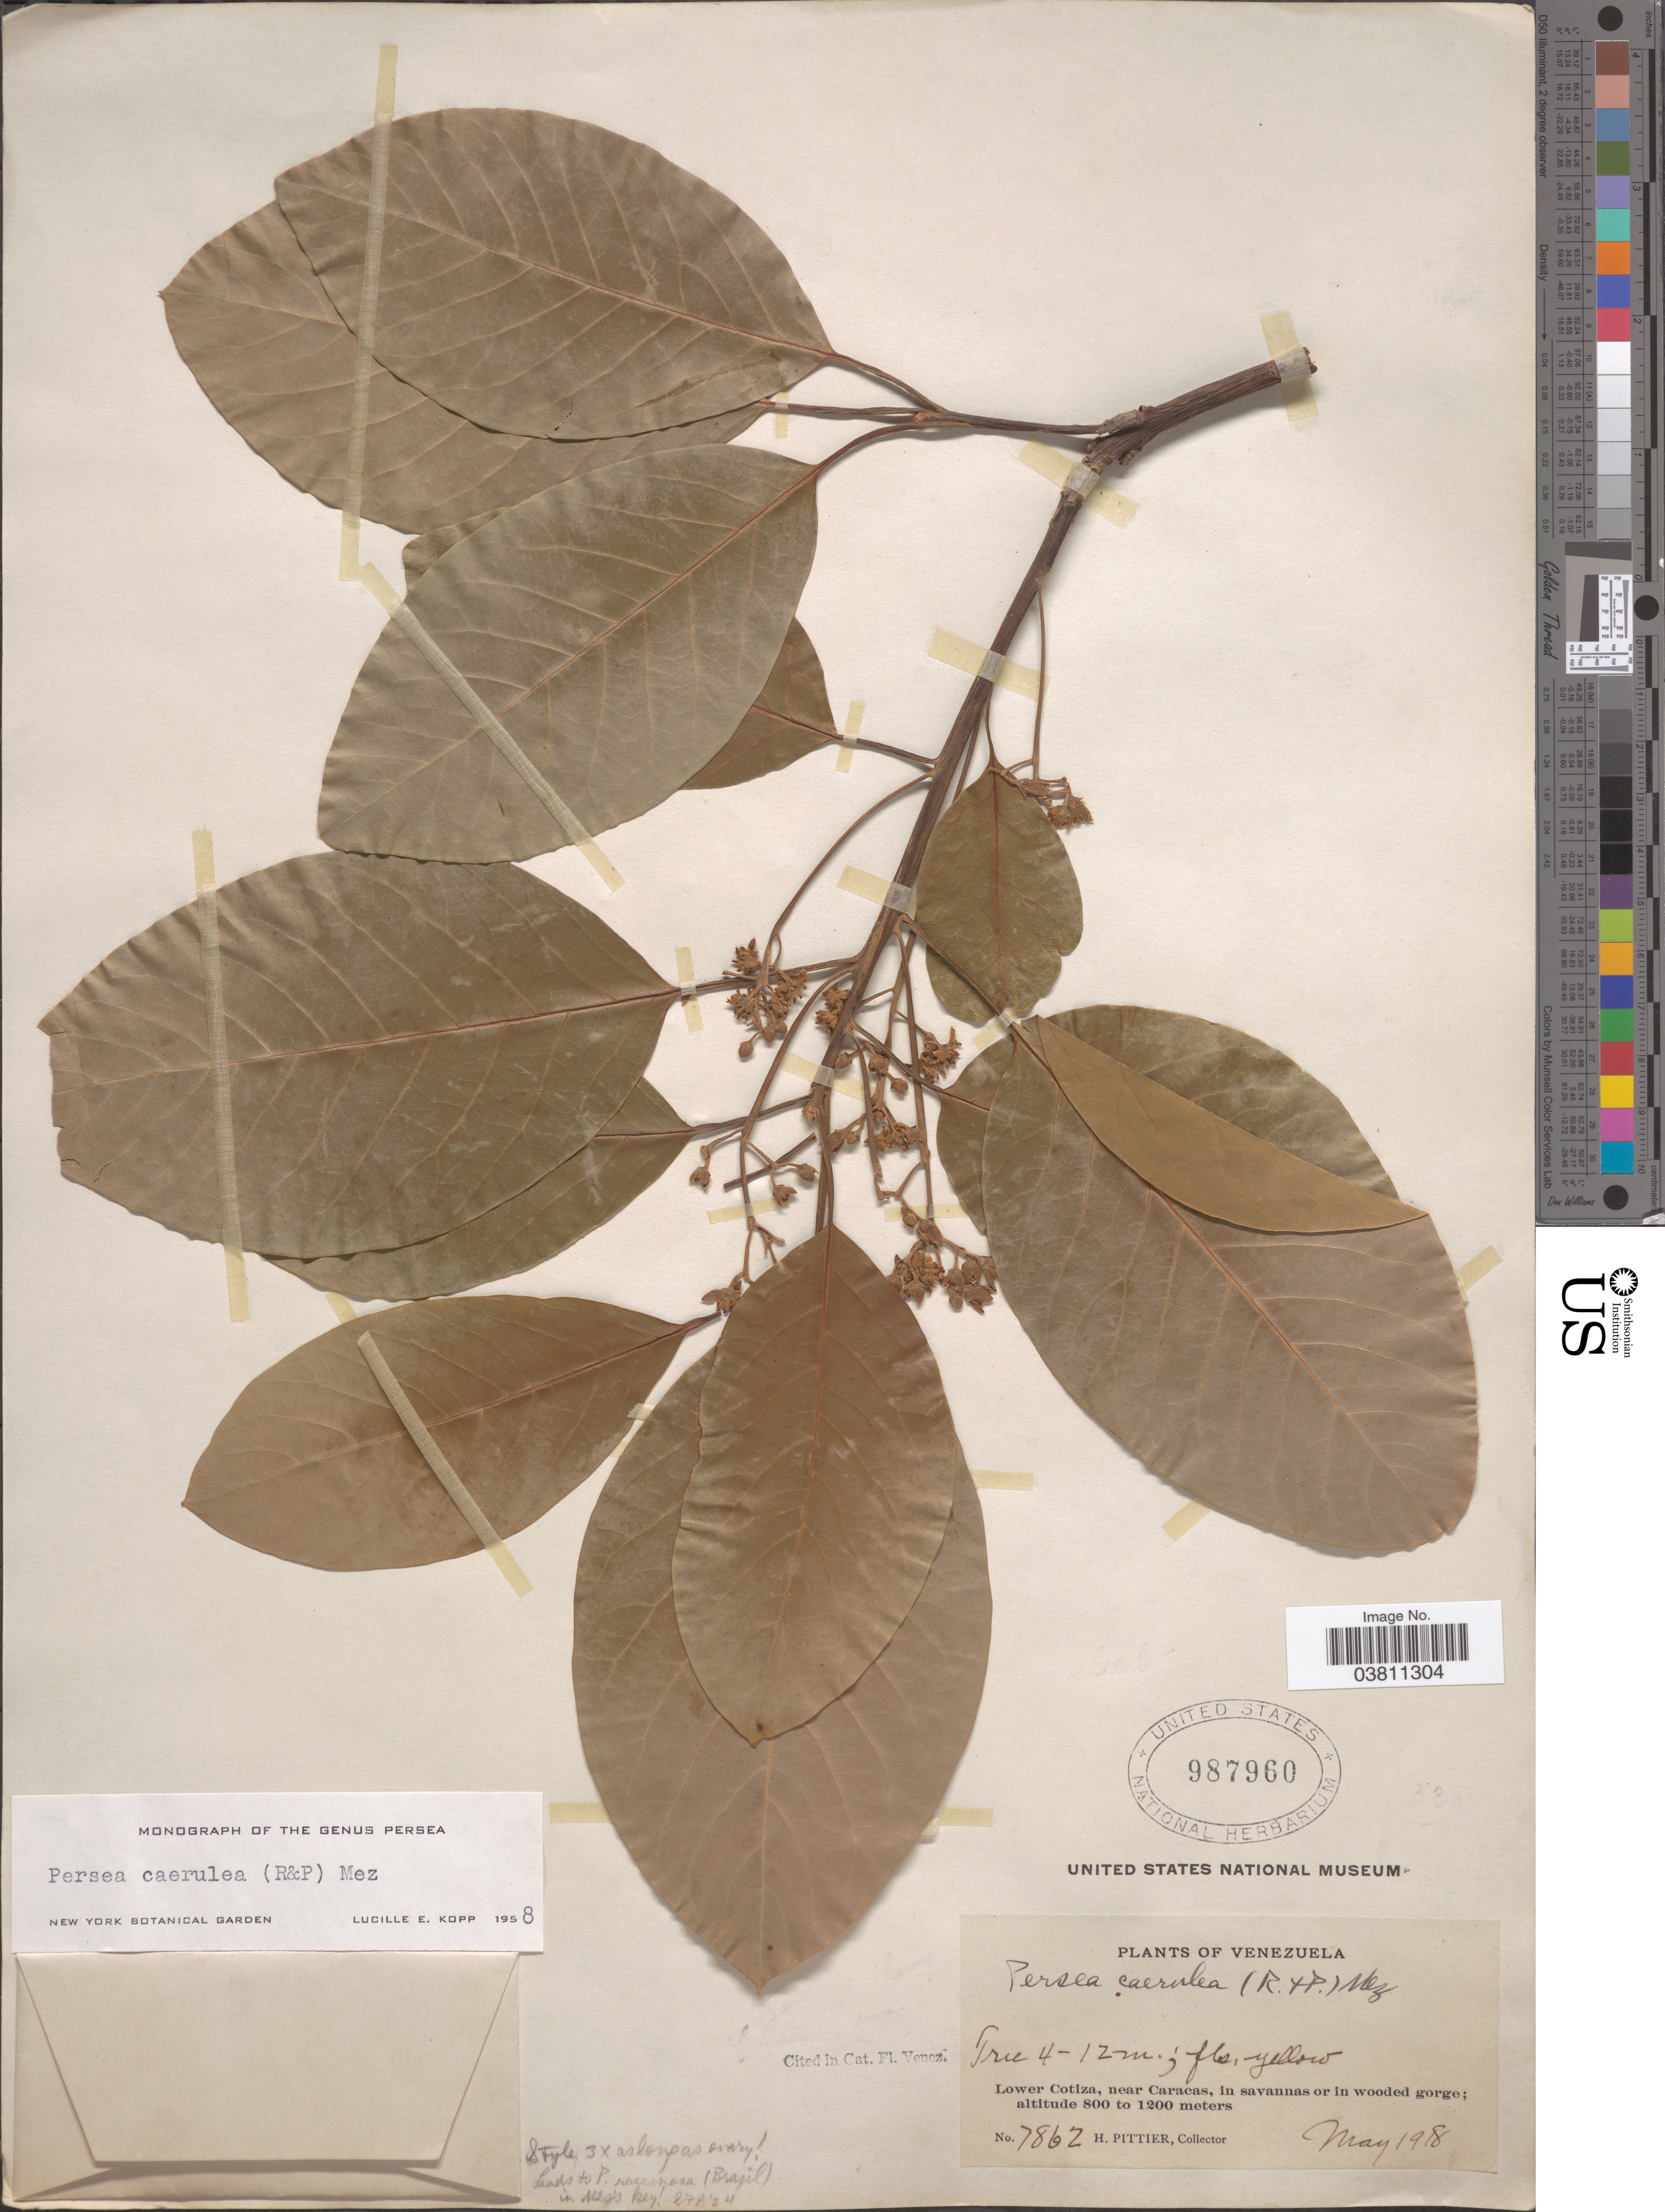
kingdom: Plantae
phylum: Tracheophyta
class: Magnoliopsida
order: Laurales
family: Lauraceae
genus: Persea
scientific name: Persea caerulea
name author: (Ruiz & Pav.) Mez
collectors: H. F. Pittier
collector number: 7862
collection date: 1918-05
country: Venezuela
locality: Lower Cotiza, near Caracas.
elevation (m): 800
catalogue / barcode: US 987960